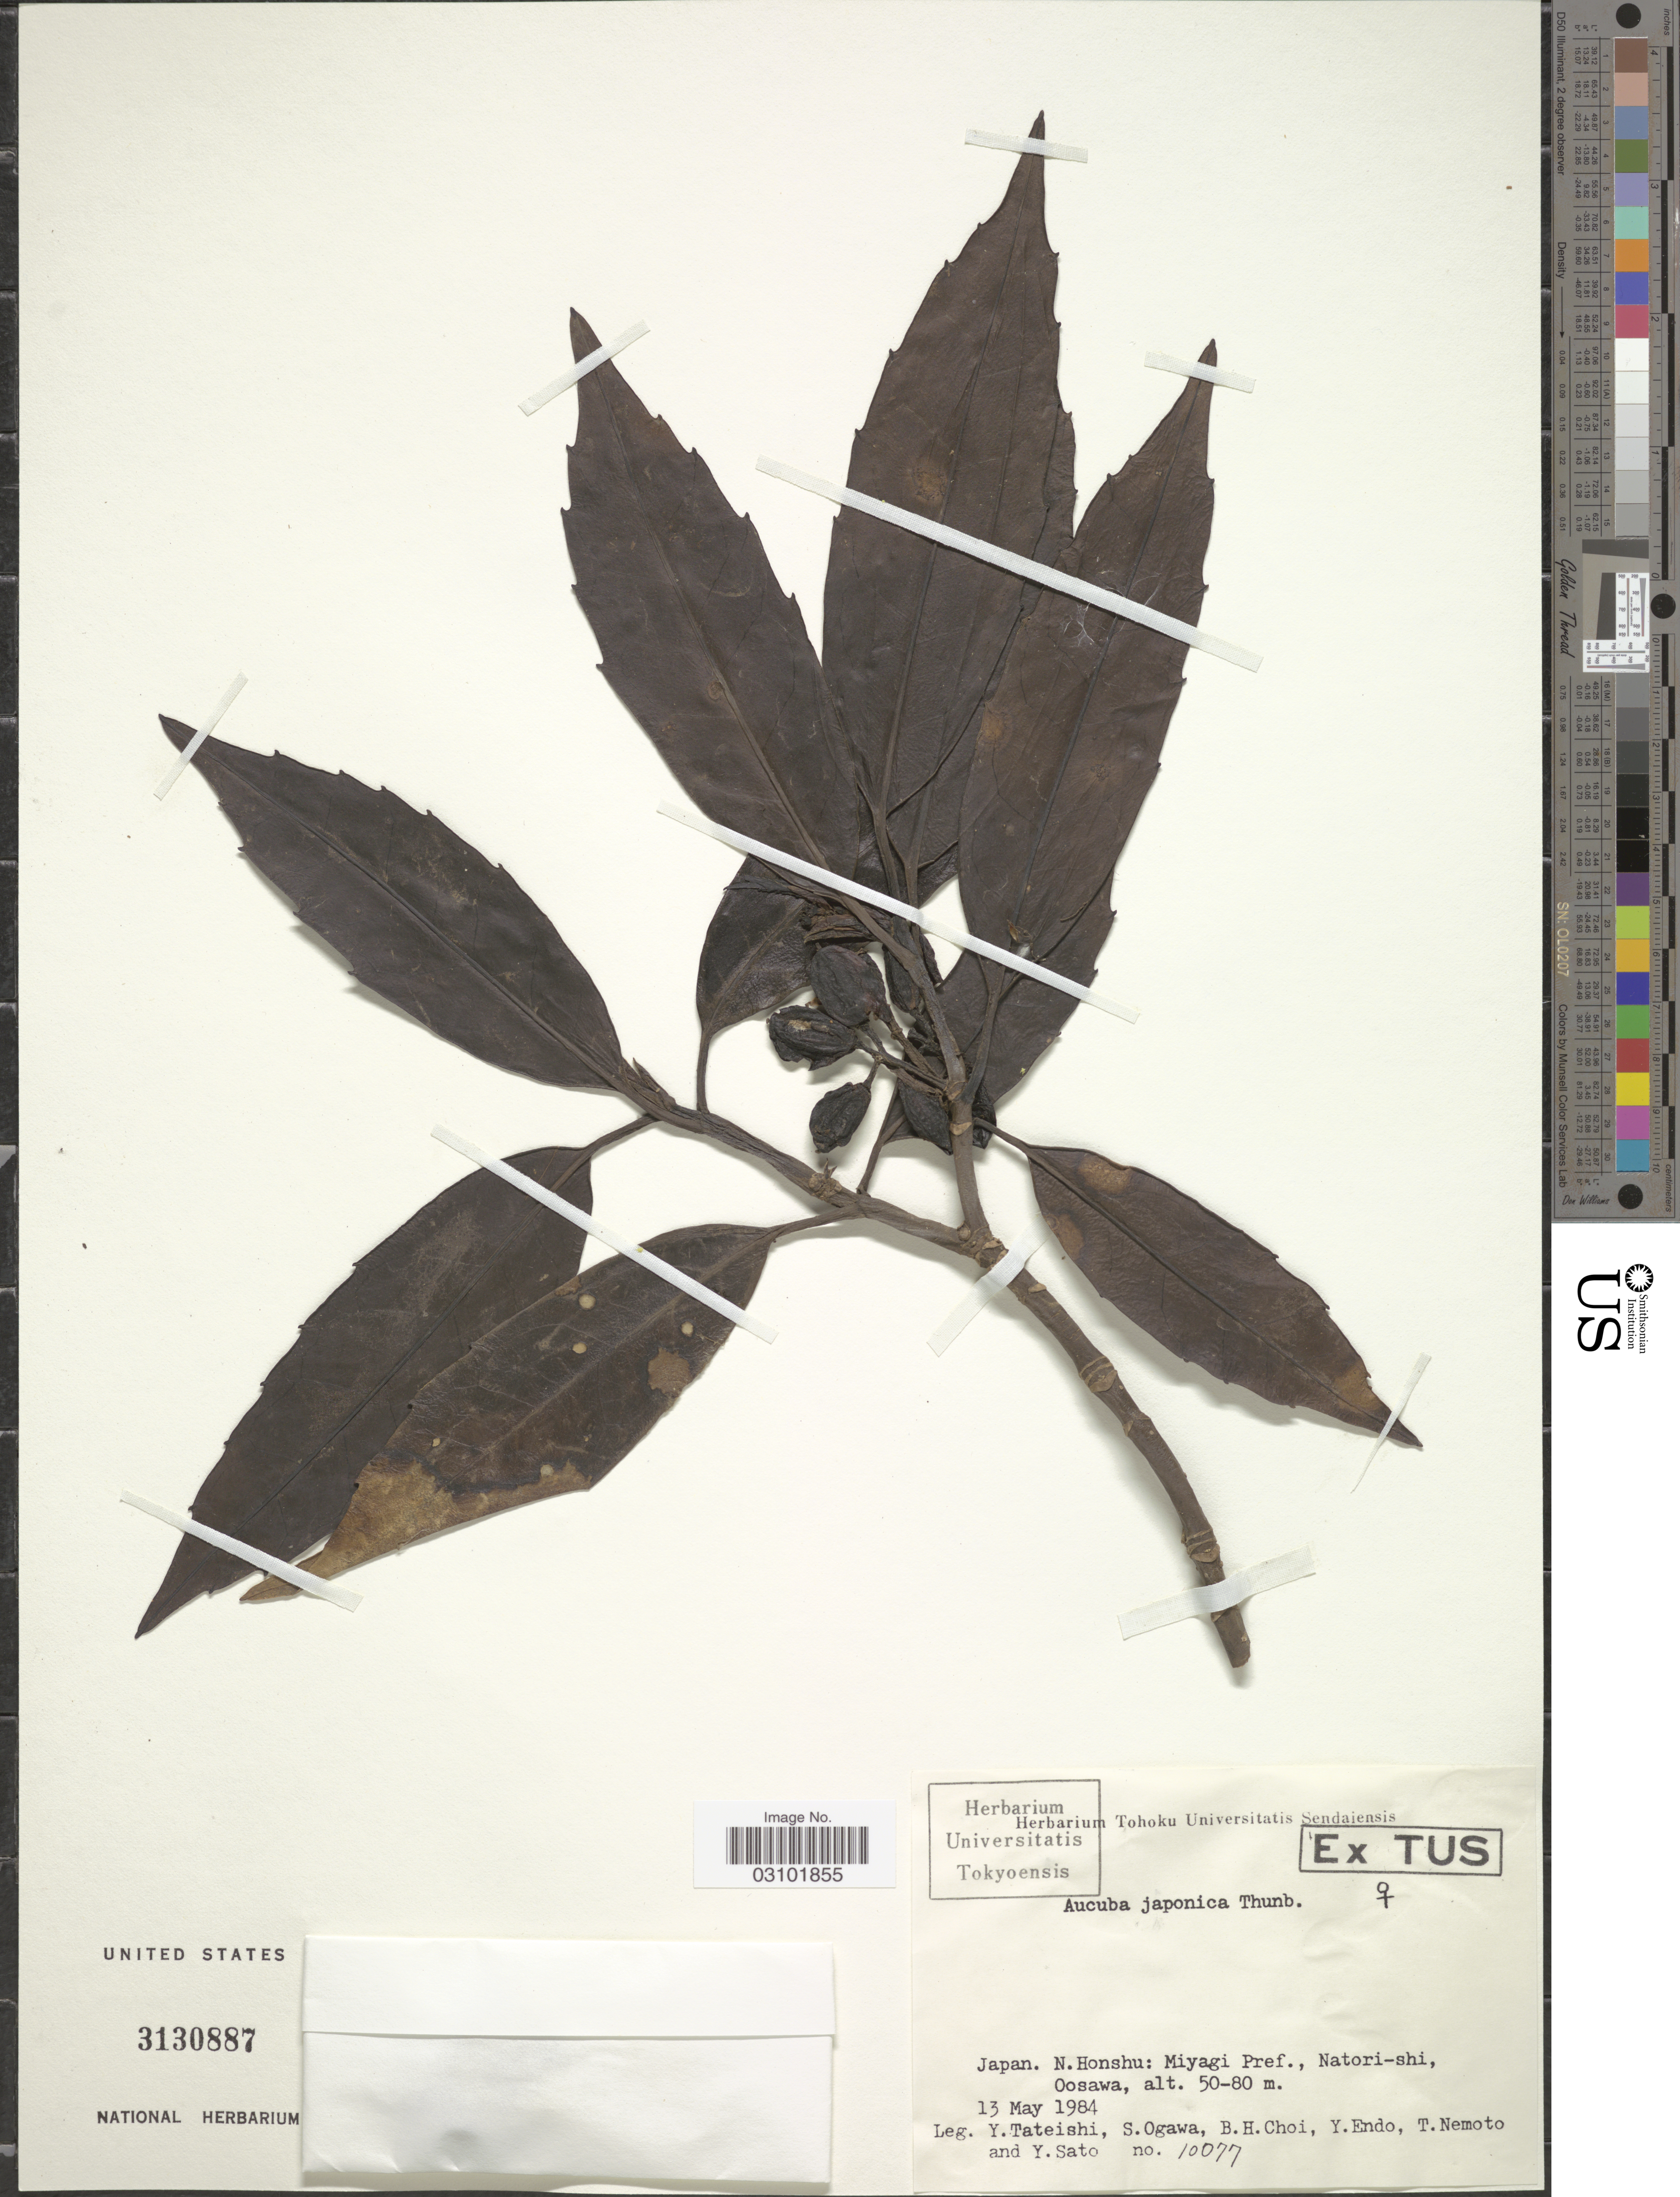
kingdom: Plantae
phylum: Tracheophyta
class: Magnoliopsida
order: Garryales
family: Garryaceae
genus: Aucuba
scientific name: Aucuba japonica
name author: Thunb.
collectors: Y. Tateishi, S. Ogawa, B.H. Choi, Y. Endo & et al.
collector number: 10077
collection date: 1984-05-13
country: Japan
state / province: Miyagi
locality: N. Honshu: Miyagi Pref., Natori-shi, Oosawa.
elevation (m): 50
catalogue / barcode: US 3130887